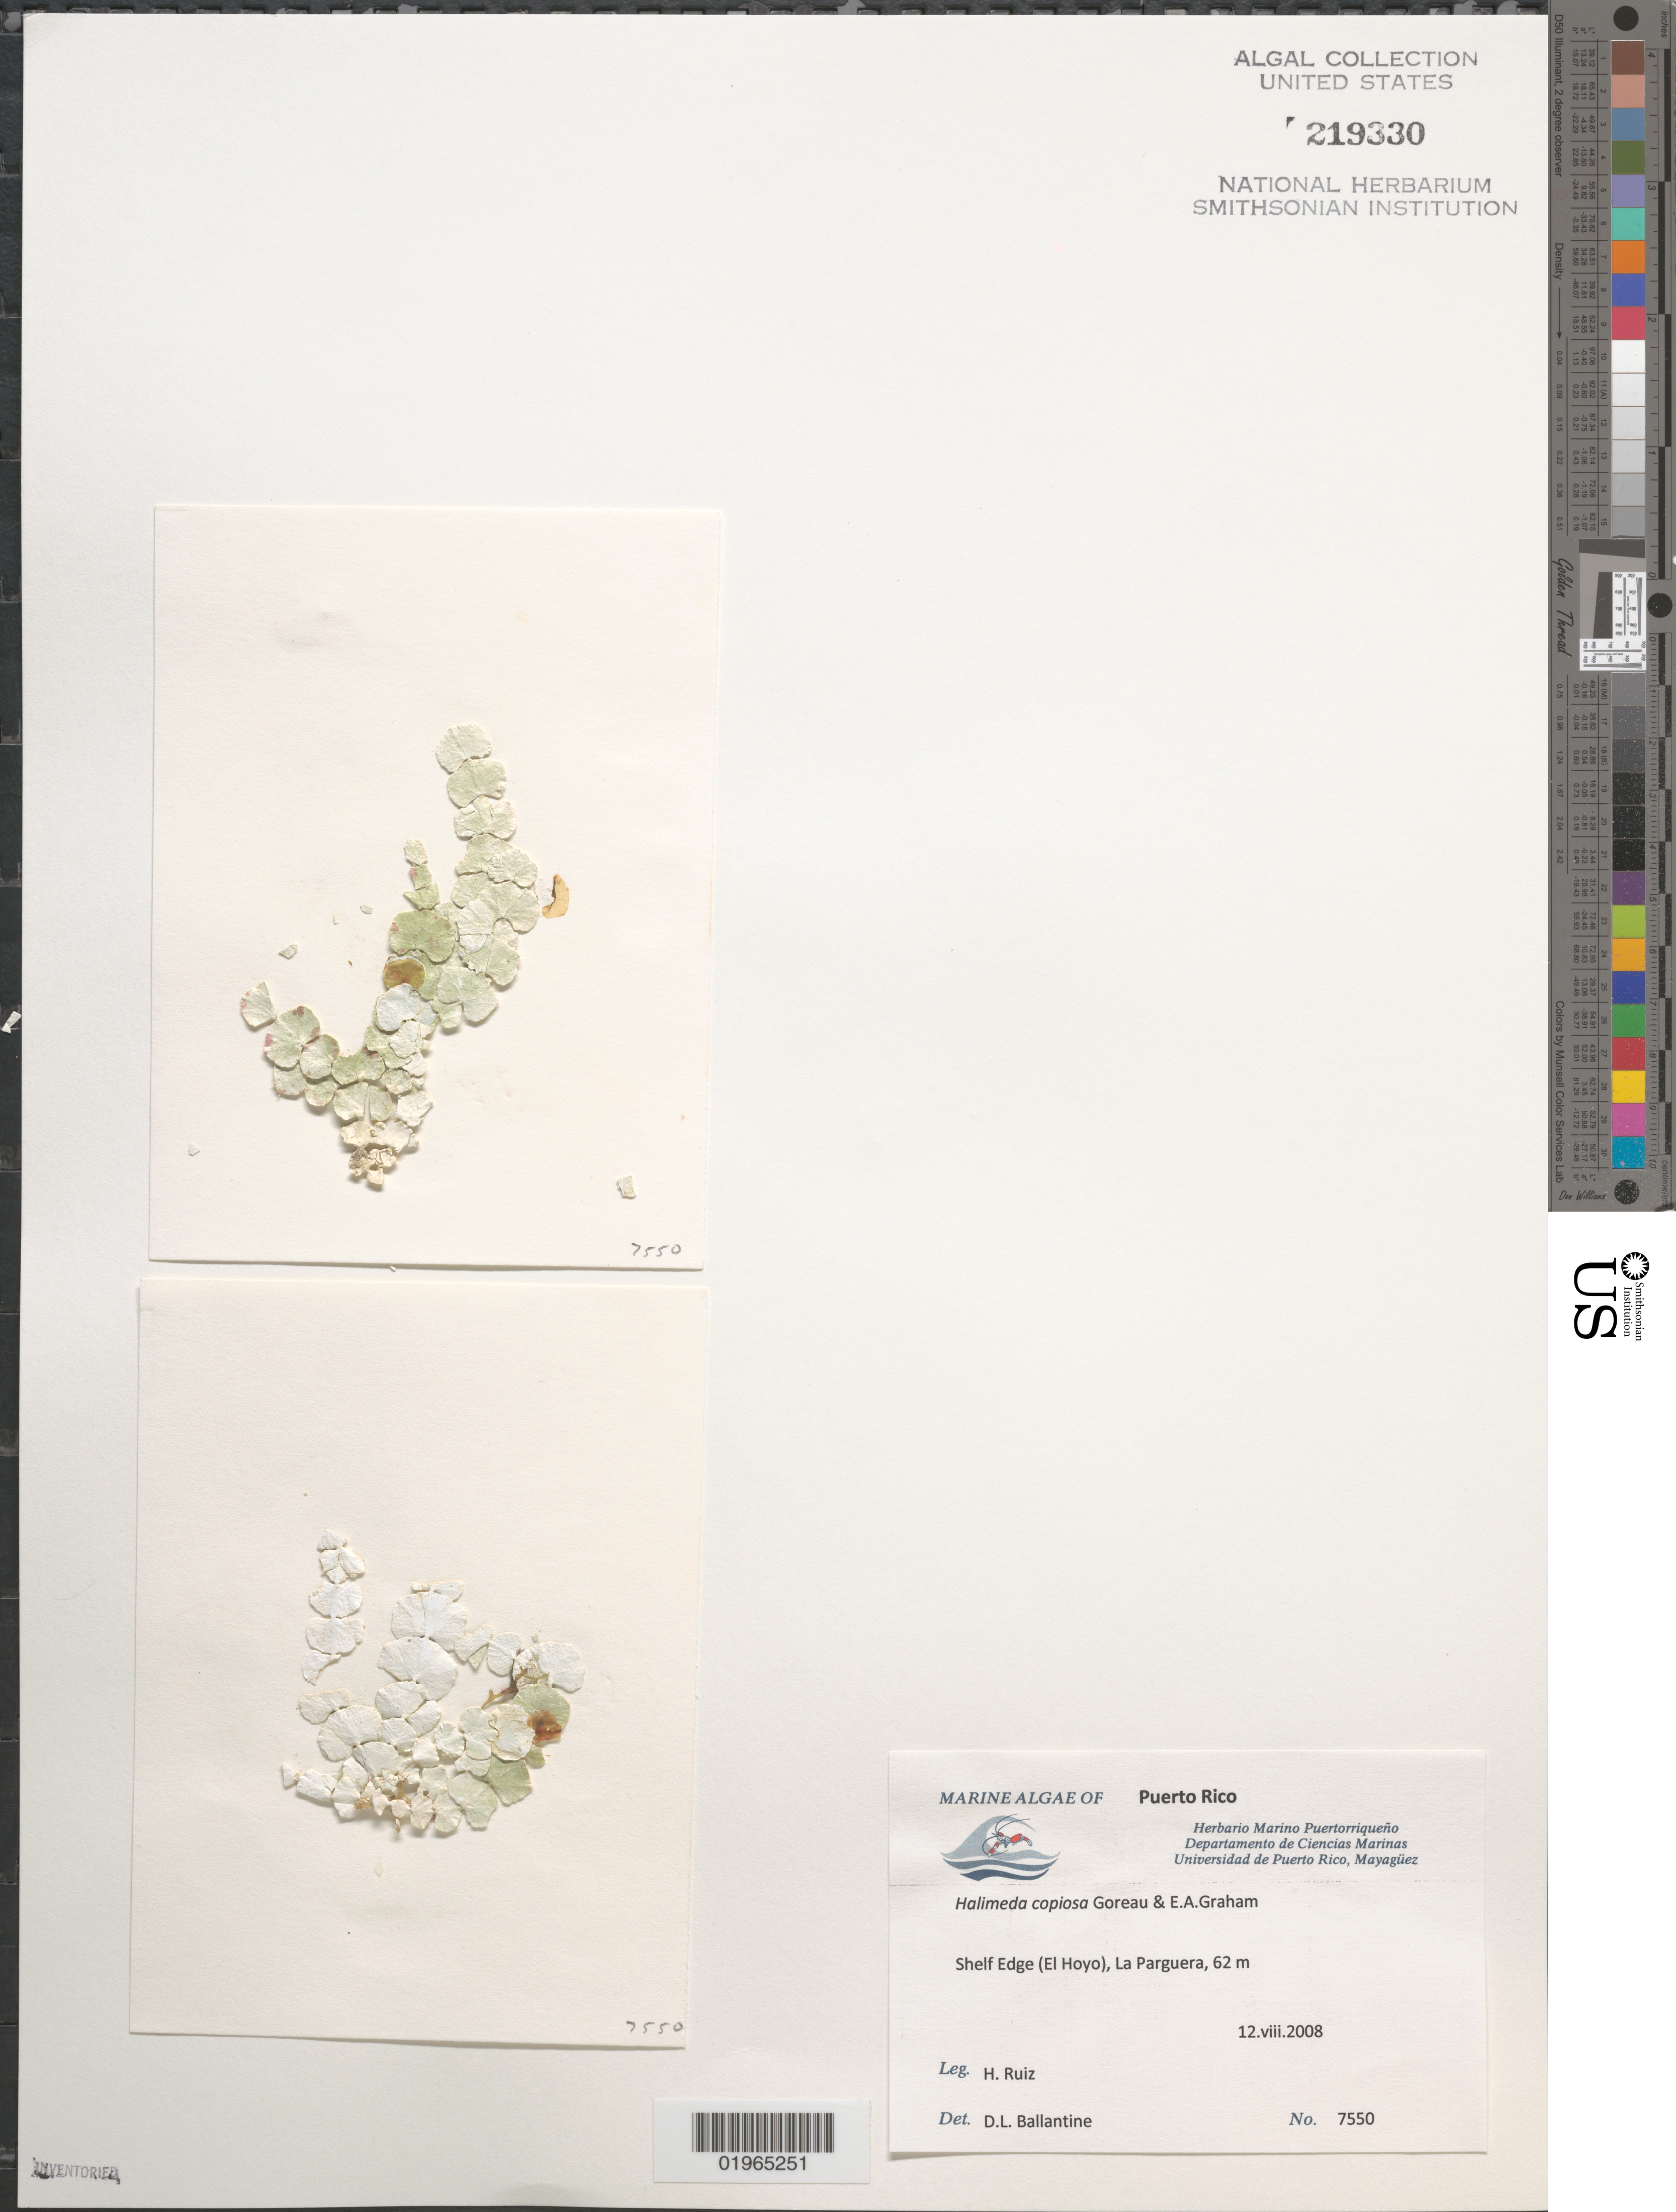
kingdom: Plantae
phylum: Chlorophyta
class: Ulvophyceae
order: Bryopsidales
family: Halimedaceae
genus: Halimeda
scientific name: Halimeda copiosa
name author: Goreau & E.A. Graham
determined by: Ballantine, D. L.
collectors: H. Ruiz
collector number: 7550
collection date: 2008-08-12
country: Puerto Rico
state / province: Lajas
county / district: La Parguera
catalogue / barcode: US 219330